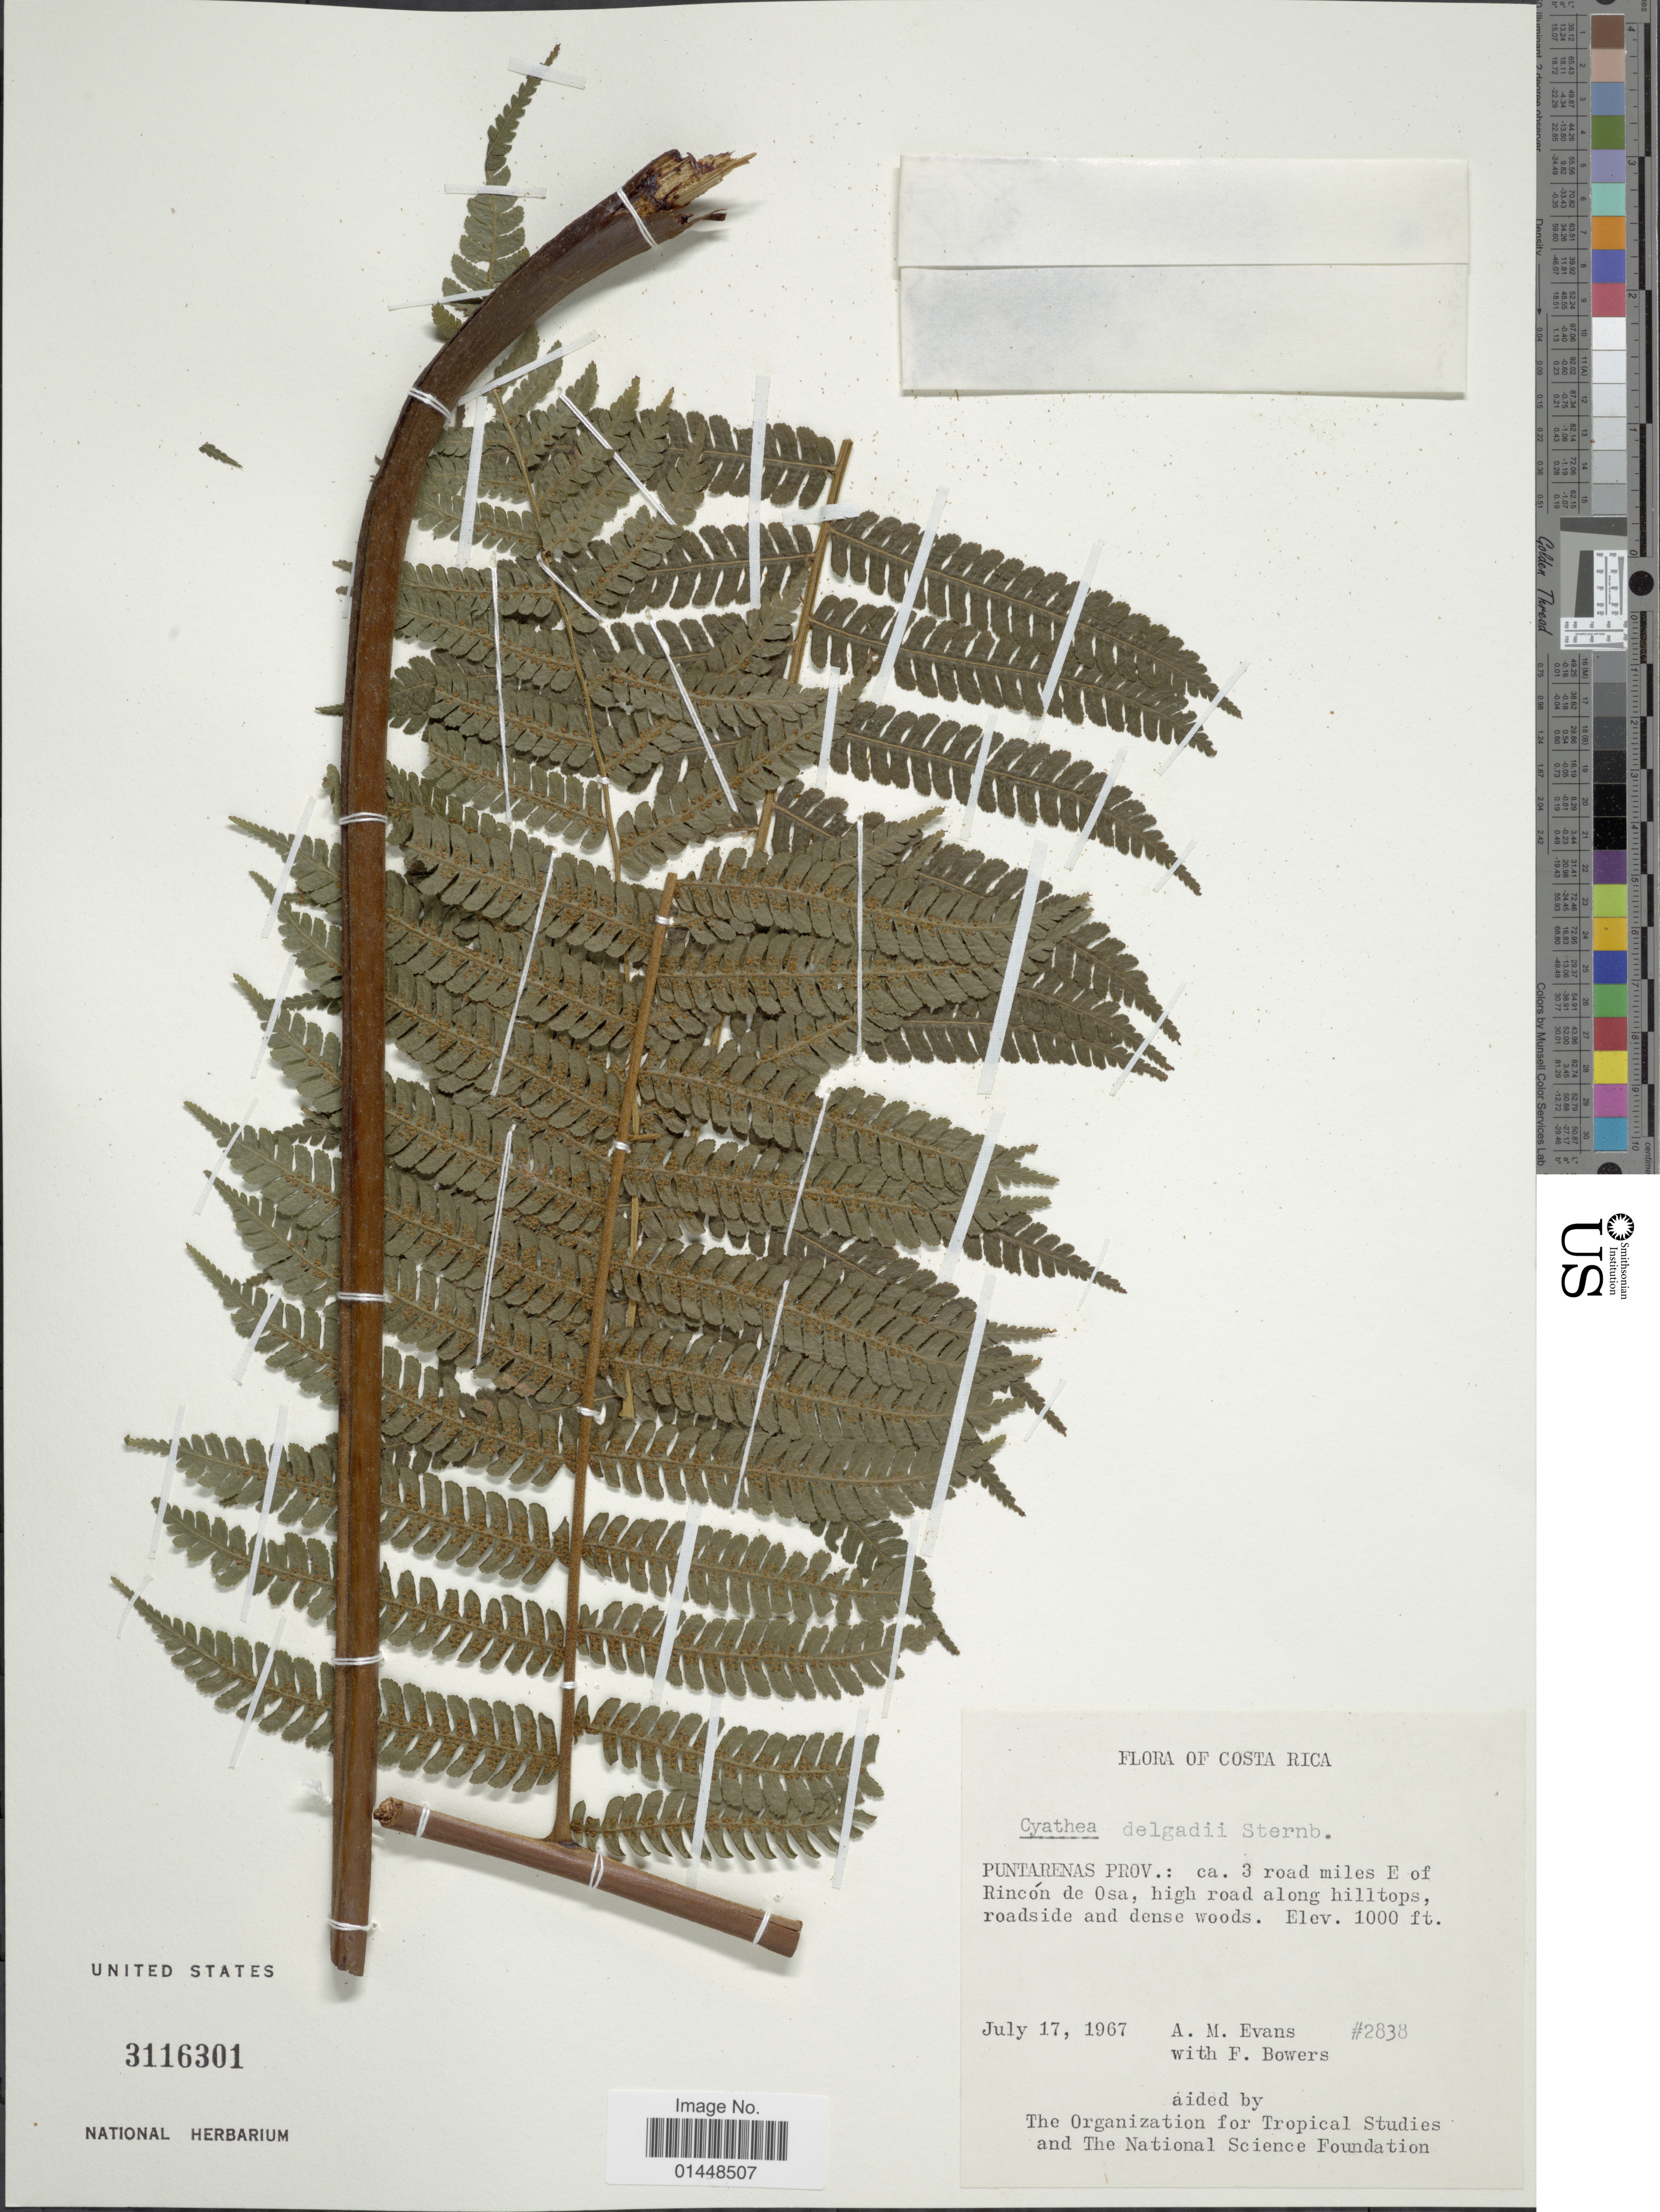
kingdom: Plantae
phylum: Tracheophyta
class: Polypodiopsida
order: Cyatheales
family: Cyatheaceae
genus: Cyathea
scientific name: Cyathea delgadii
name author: Pohl ex Sternb.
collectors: A. M. Evans & F. Bowers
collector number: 2838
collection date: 1967-07-17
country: Costa Rica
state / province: Puntarenas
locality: Puntarenas Prov.: ca. 3 road miles E of Rincón de Osa, high road along hilltops, roadside and dense woods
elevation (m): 305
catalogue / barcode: US 3116301